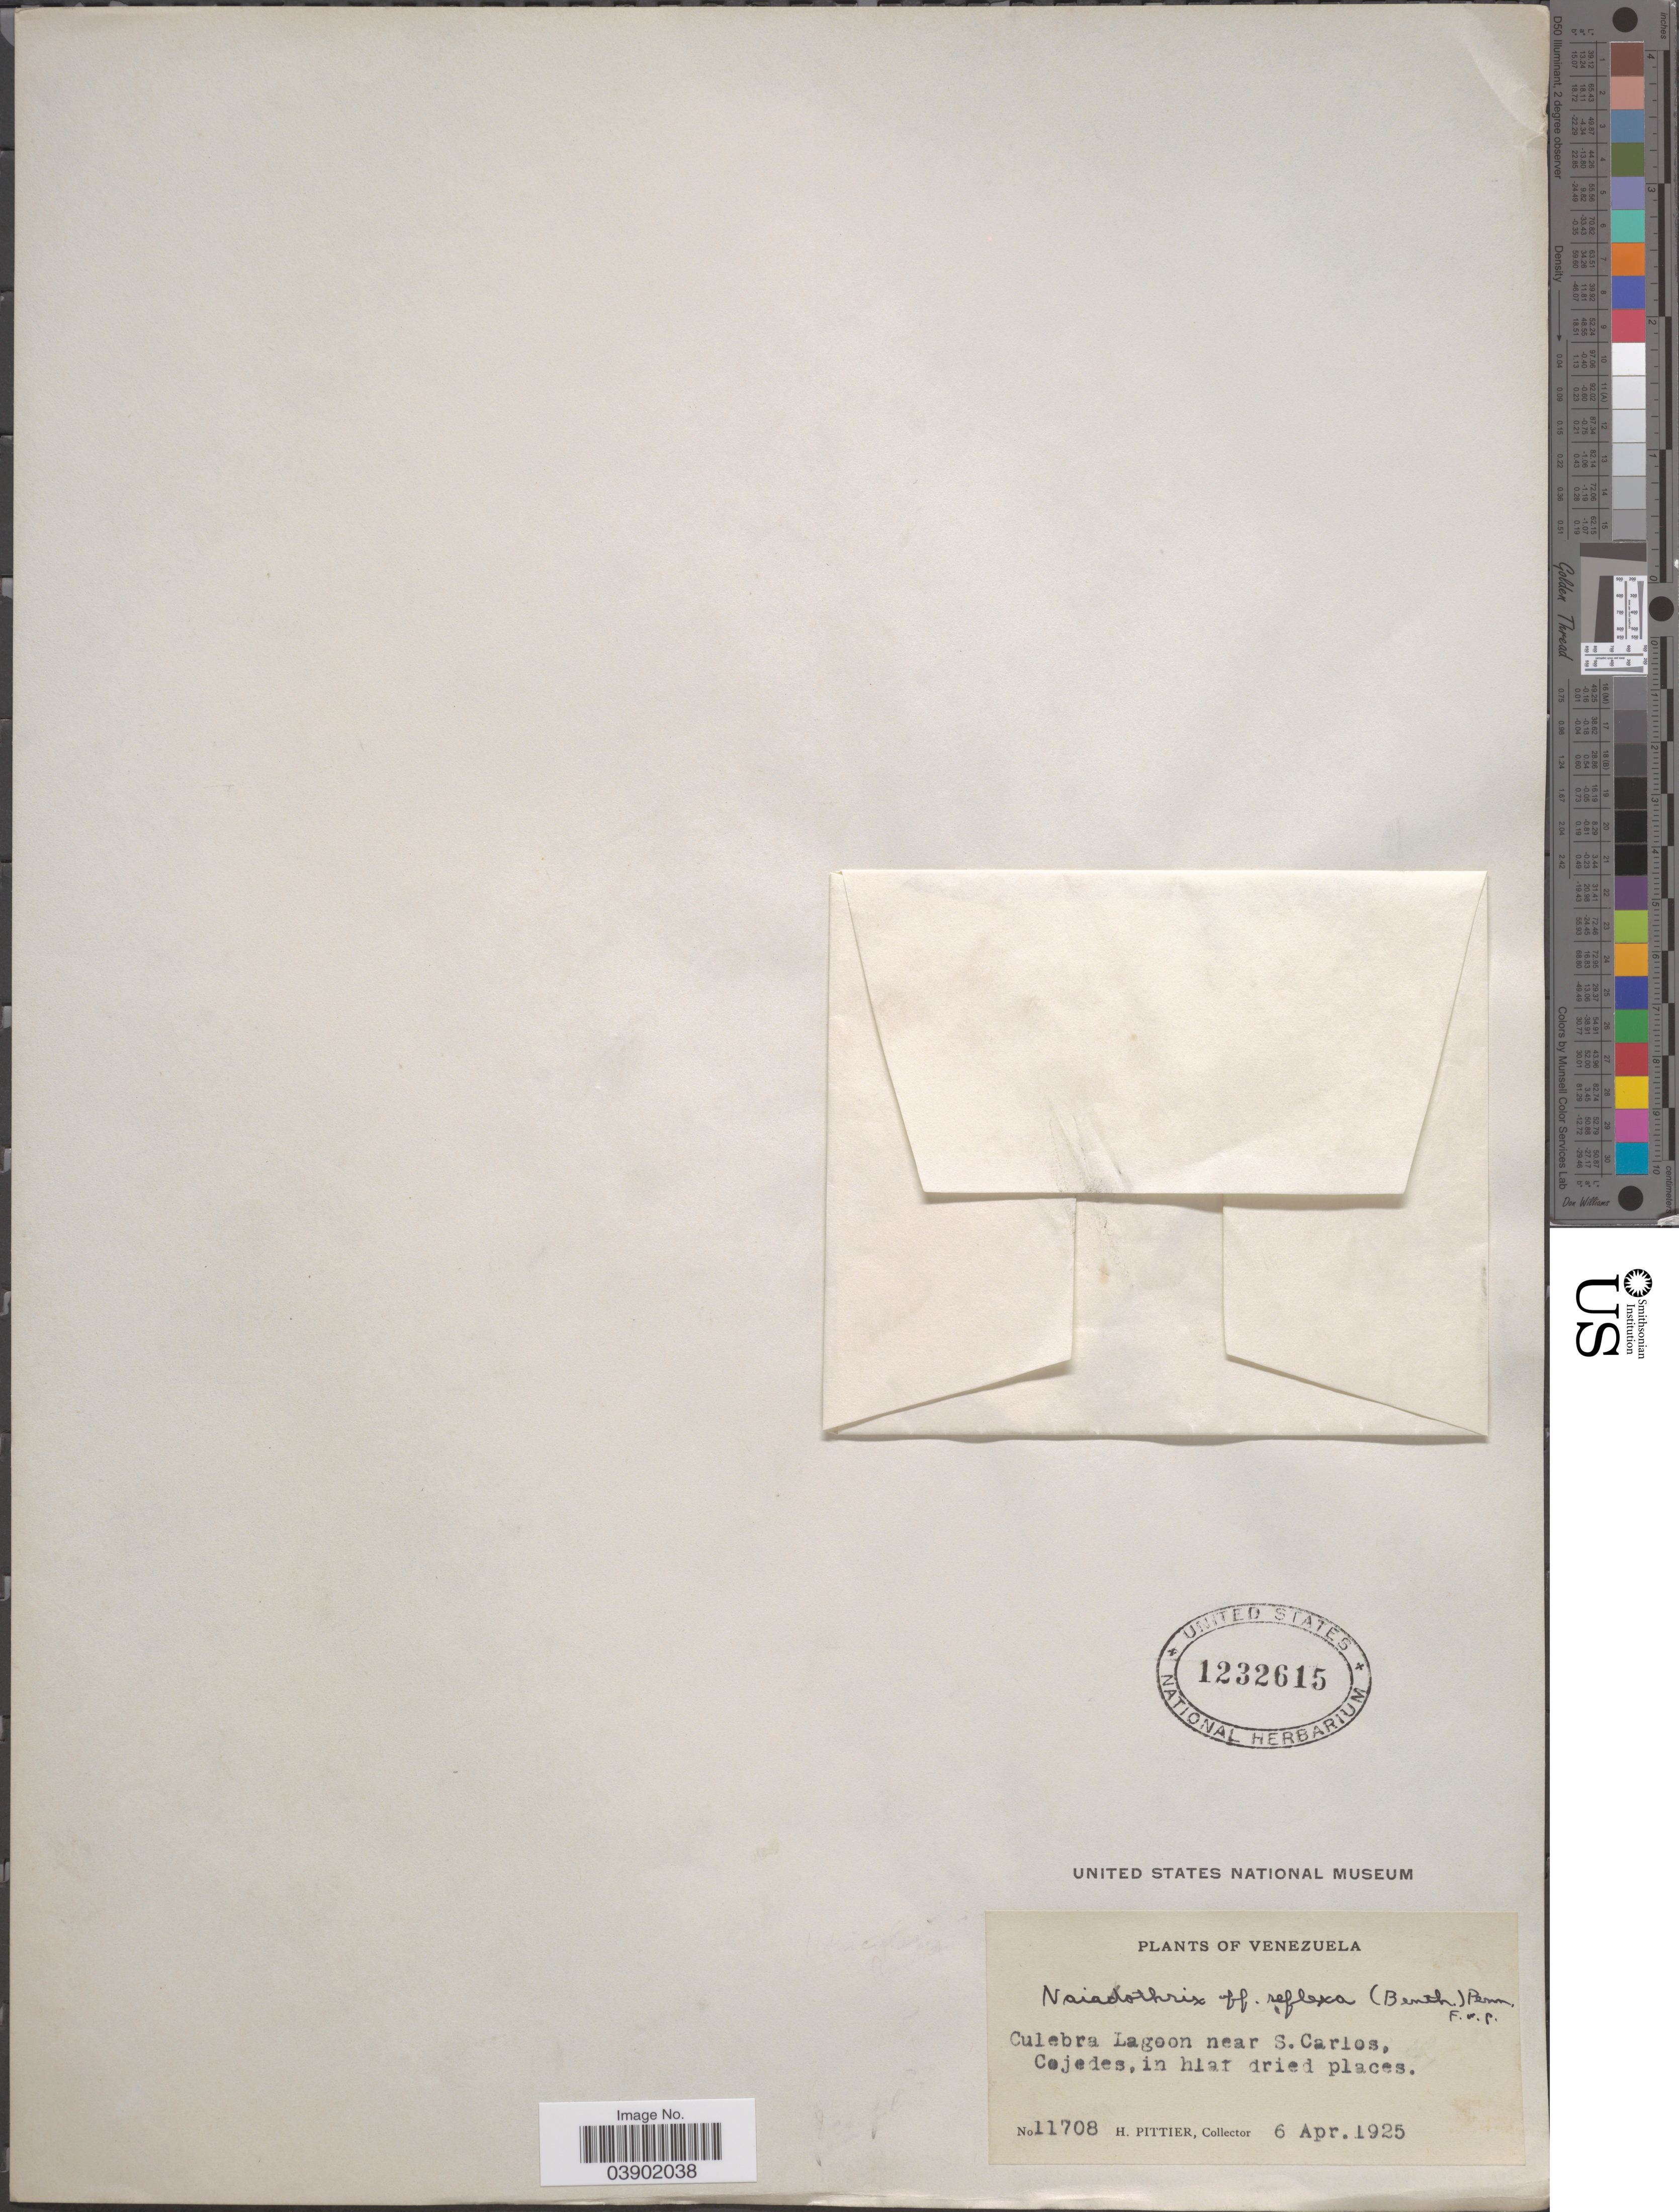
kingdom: Plantae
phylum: Tracheophyta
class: Magnoliopsida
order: Lamiales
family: Plantaginaceae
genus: Bacopa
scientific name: Bacopa reflexa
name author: (Benth.) Edwall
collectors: H. F. Pittier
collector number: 11708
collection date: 1925-04-06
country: Venezuela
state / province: Cojedes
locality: Culebra Lagoon near S. Carlos.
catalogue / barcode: US 1232615